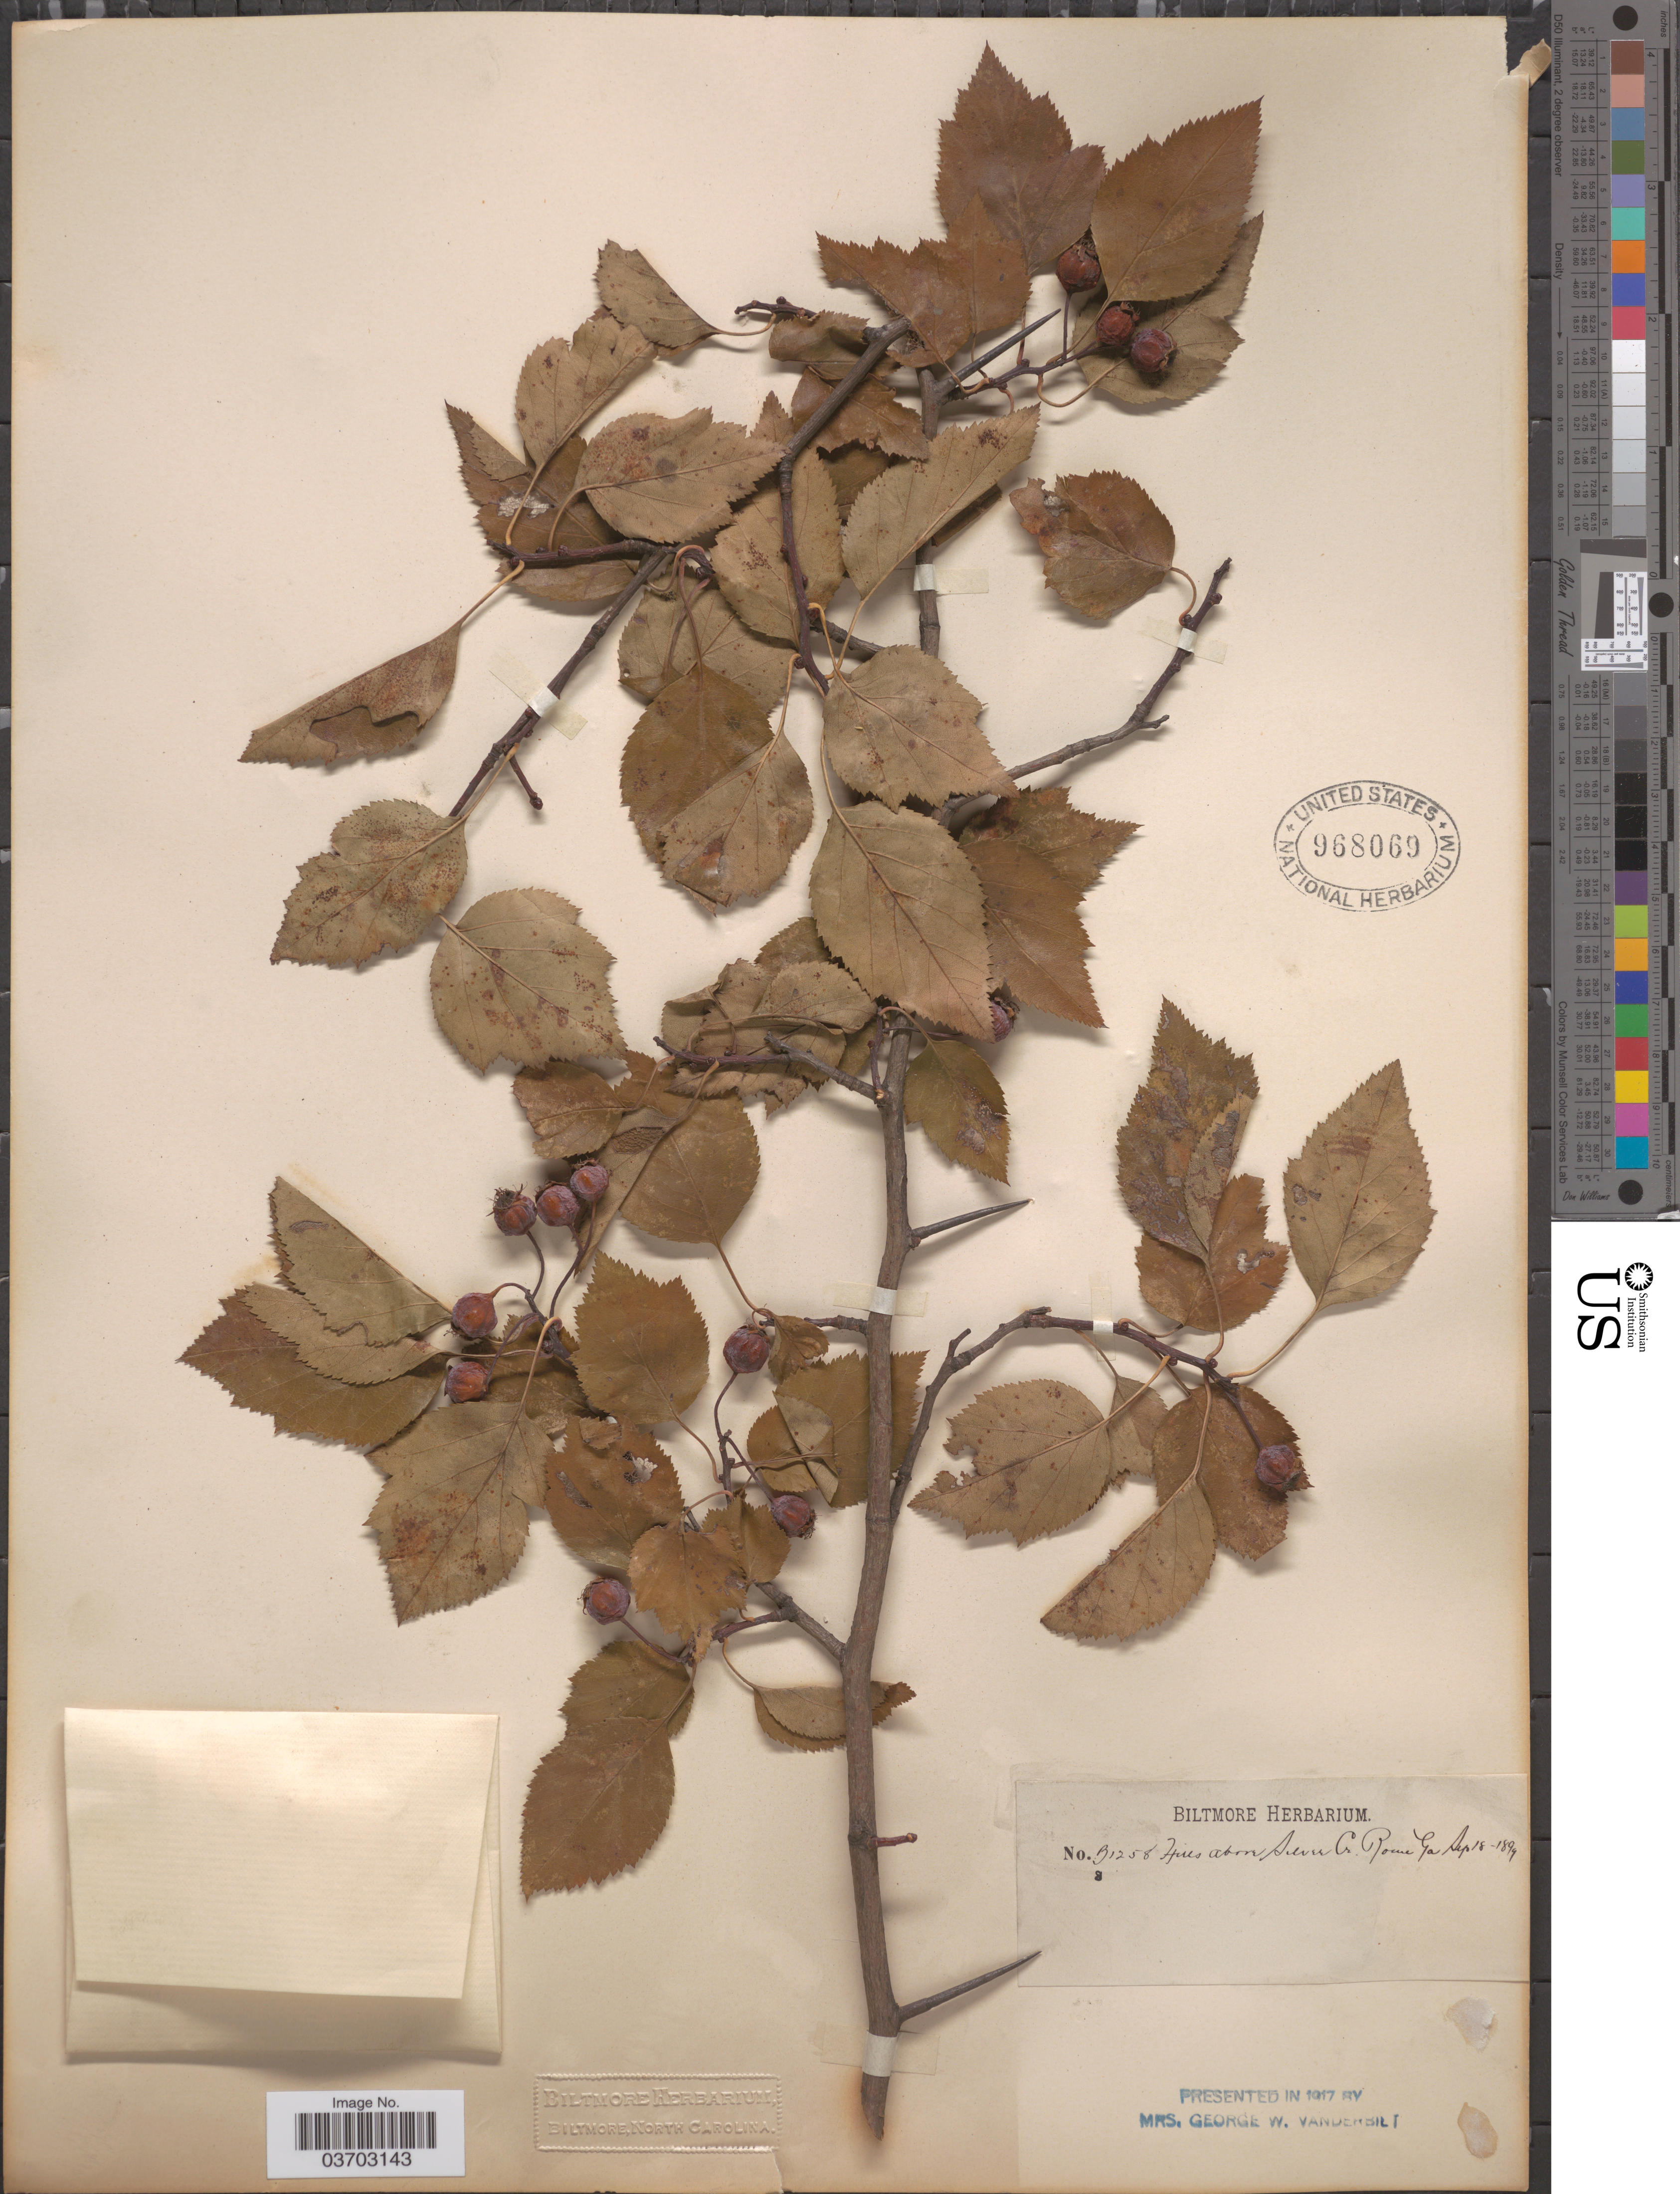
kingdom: Plantae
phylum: Tracheophyta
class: Magnoliopsida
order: Rosales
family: Rosaceae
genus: Crataegus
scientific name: Crataegus sp.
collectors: ex herb. Biltmore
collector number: B1258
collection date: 1894-09-18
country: United States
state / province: Georgia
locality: Hills above Silver Cr. Rome.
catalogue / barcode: US 968069